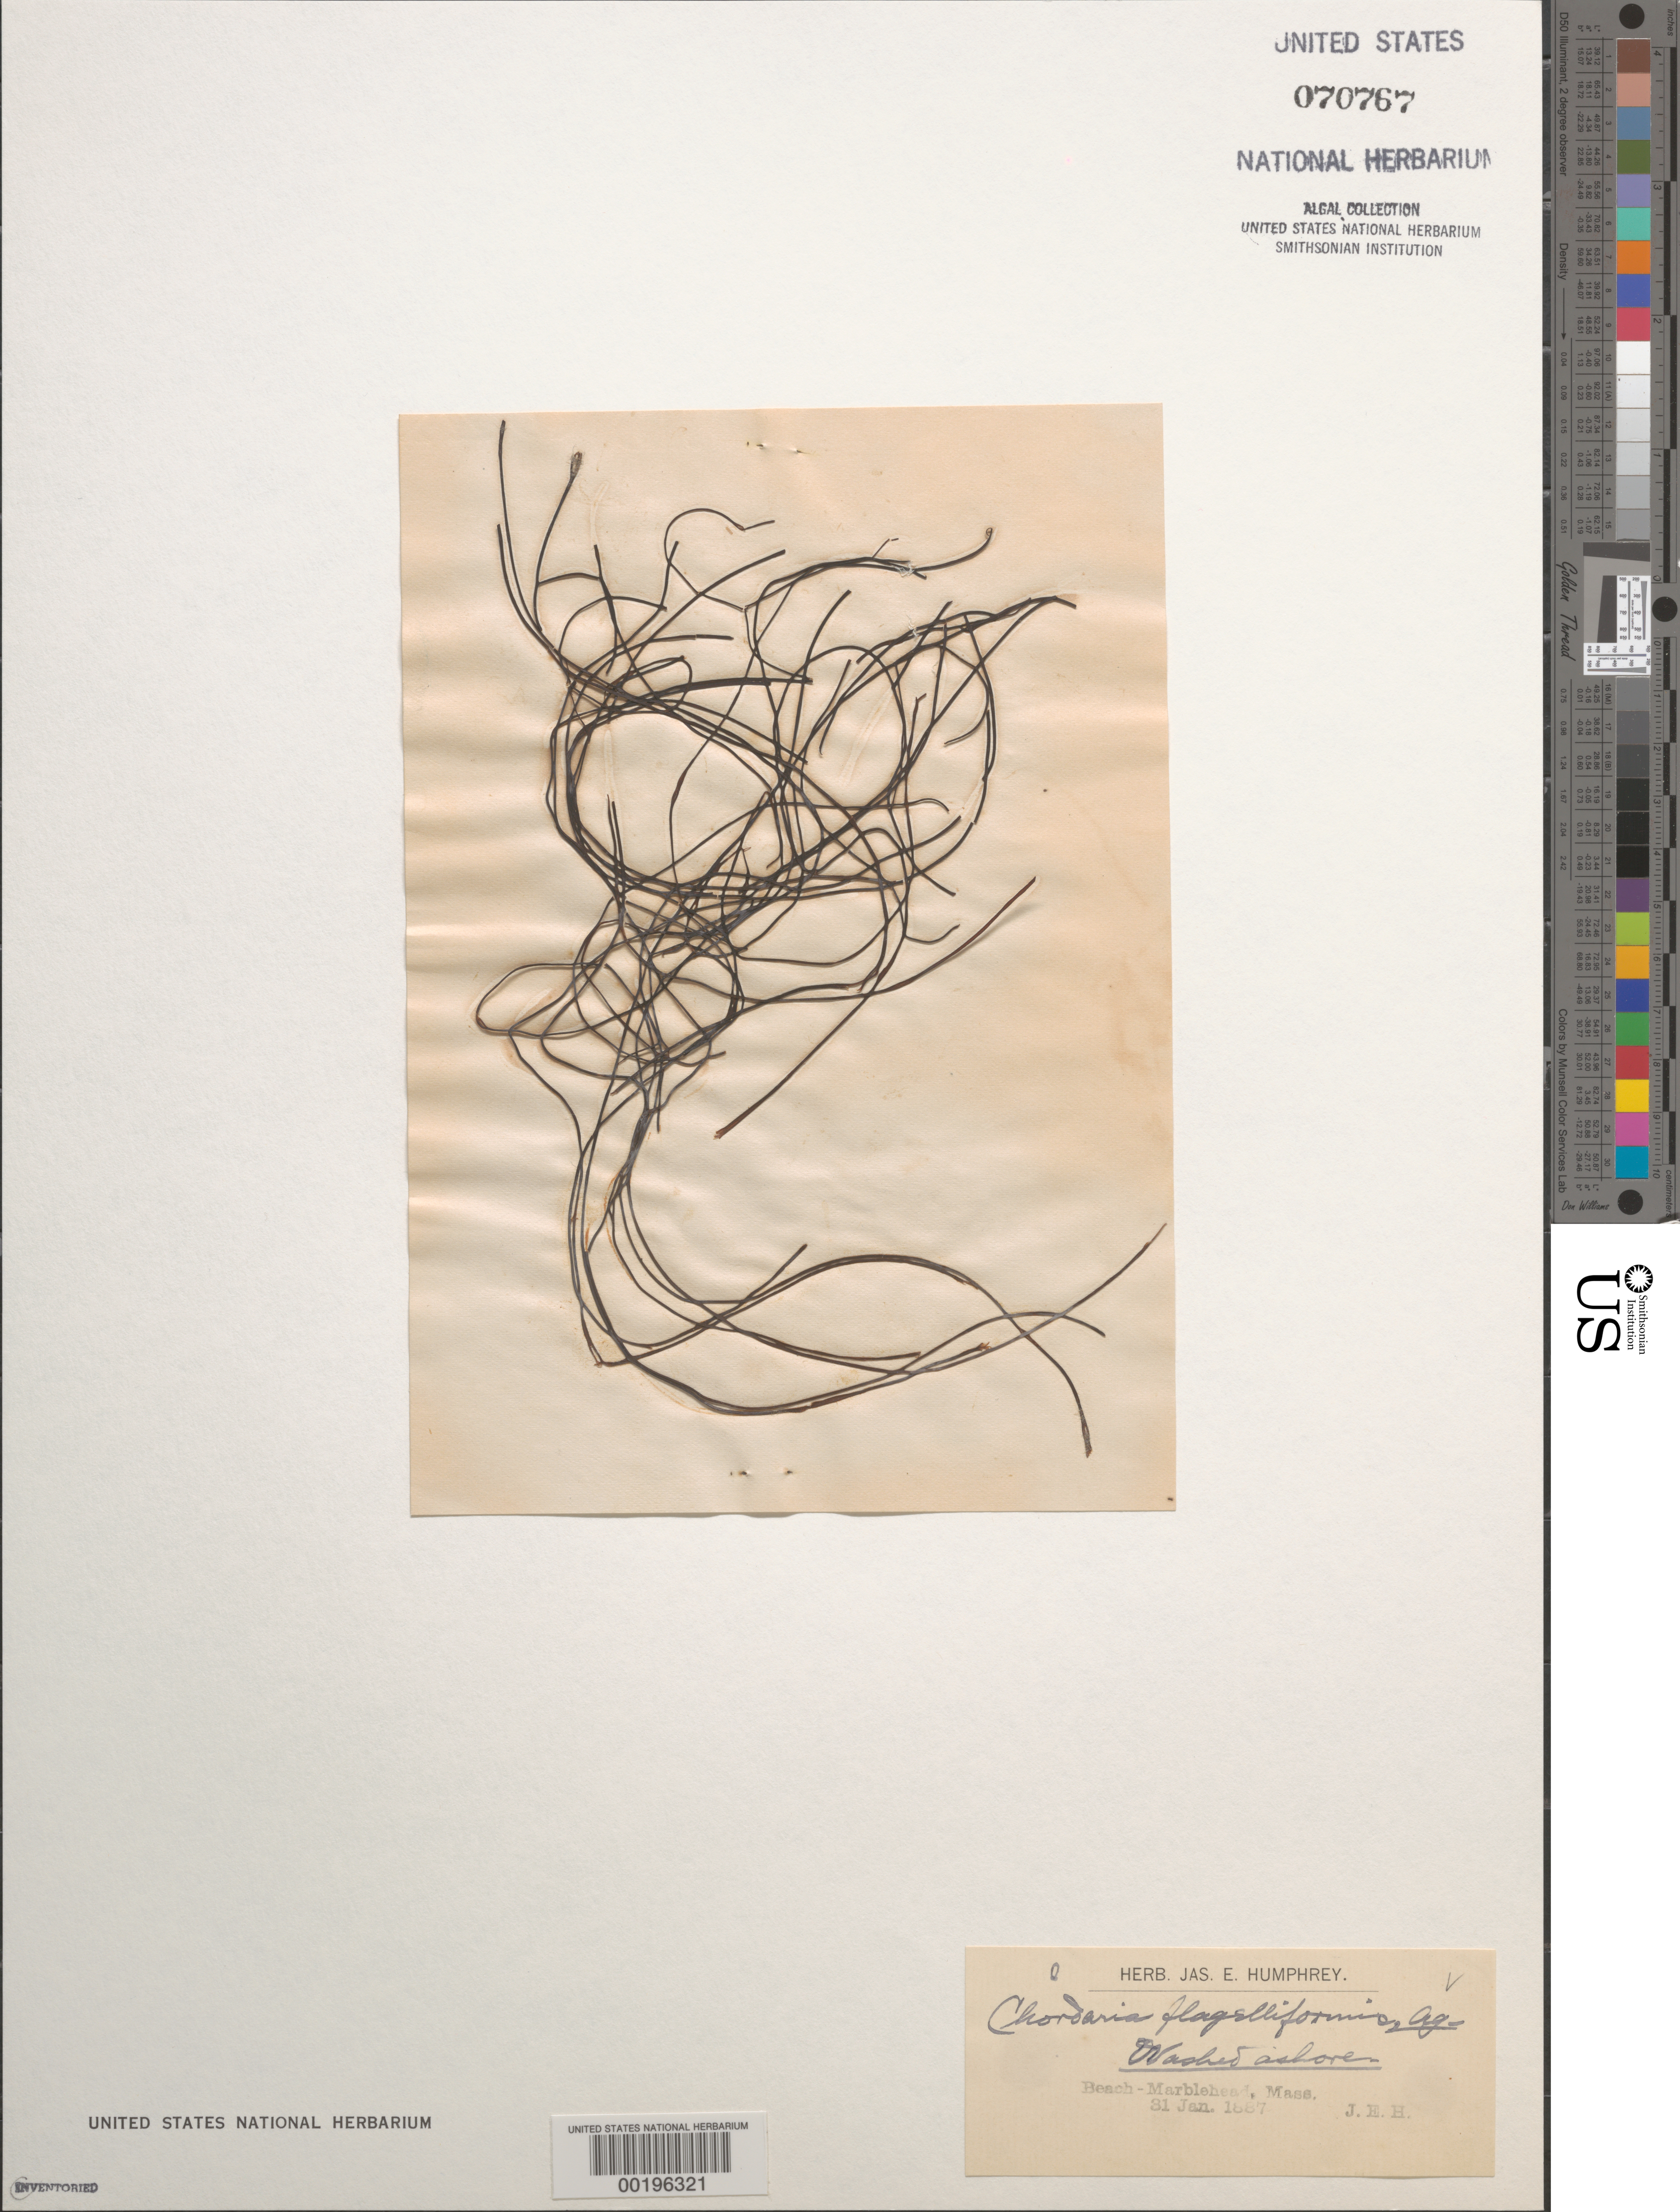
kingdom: Chromista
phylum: Ochrophyta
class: Phaeophyceae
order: Ectocarpales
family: Chordariaceae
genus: Chordaria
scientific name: Chordaria flagelliformis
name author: (Hudson) Grev.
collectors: J. Humphrey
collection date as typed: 31 Jan 1887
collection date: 1887-01-31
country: United States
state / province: Massachusetts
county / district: Essex County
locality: Marblehead Beach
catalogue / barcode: US 70767